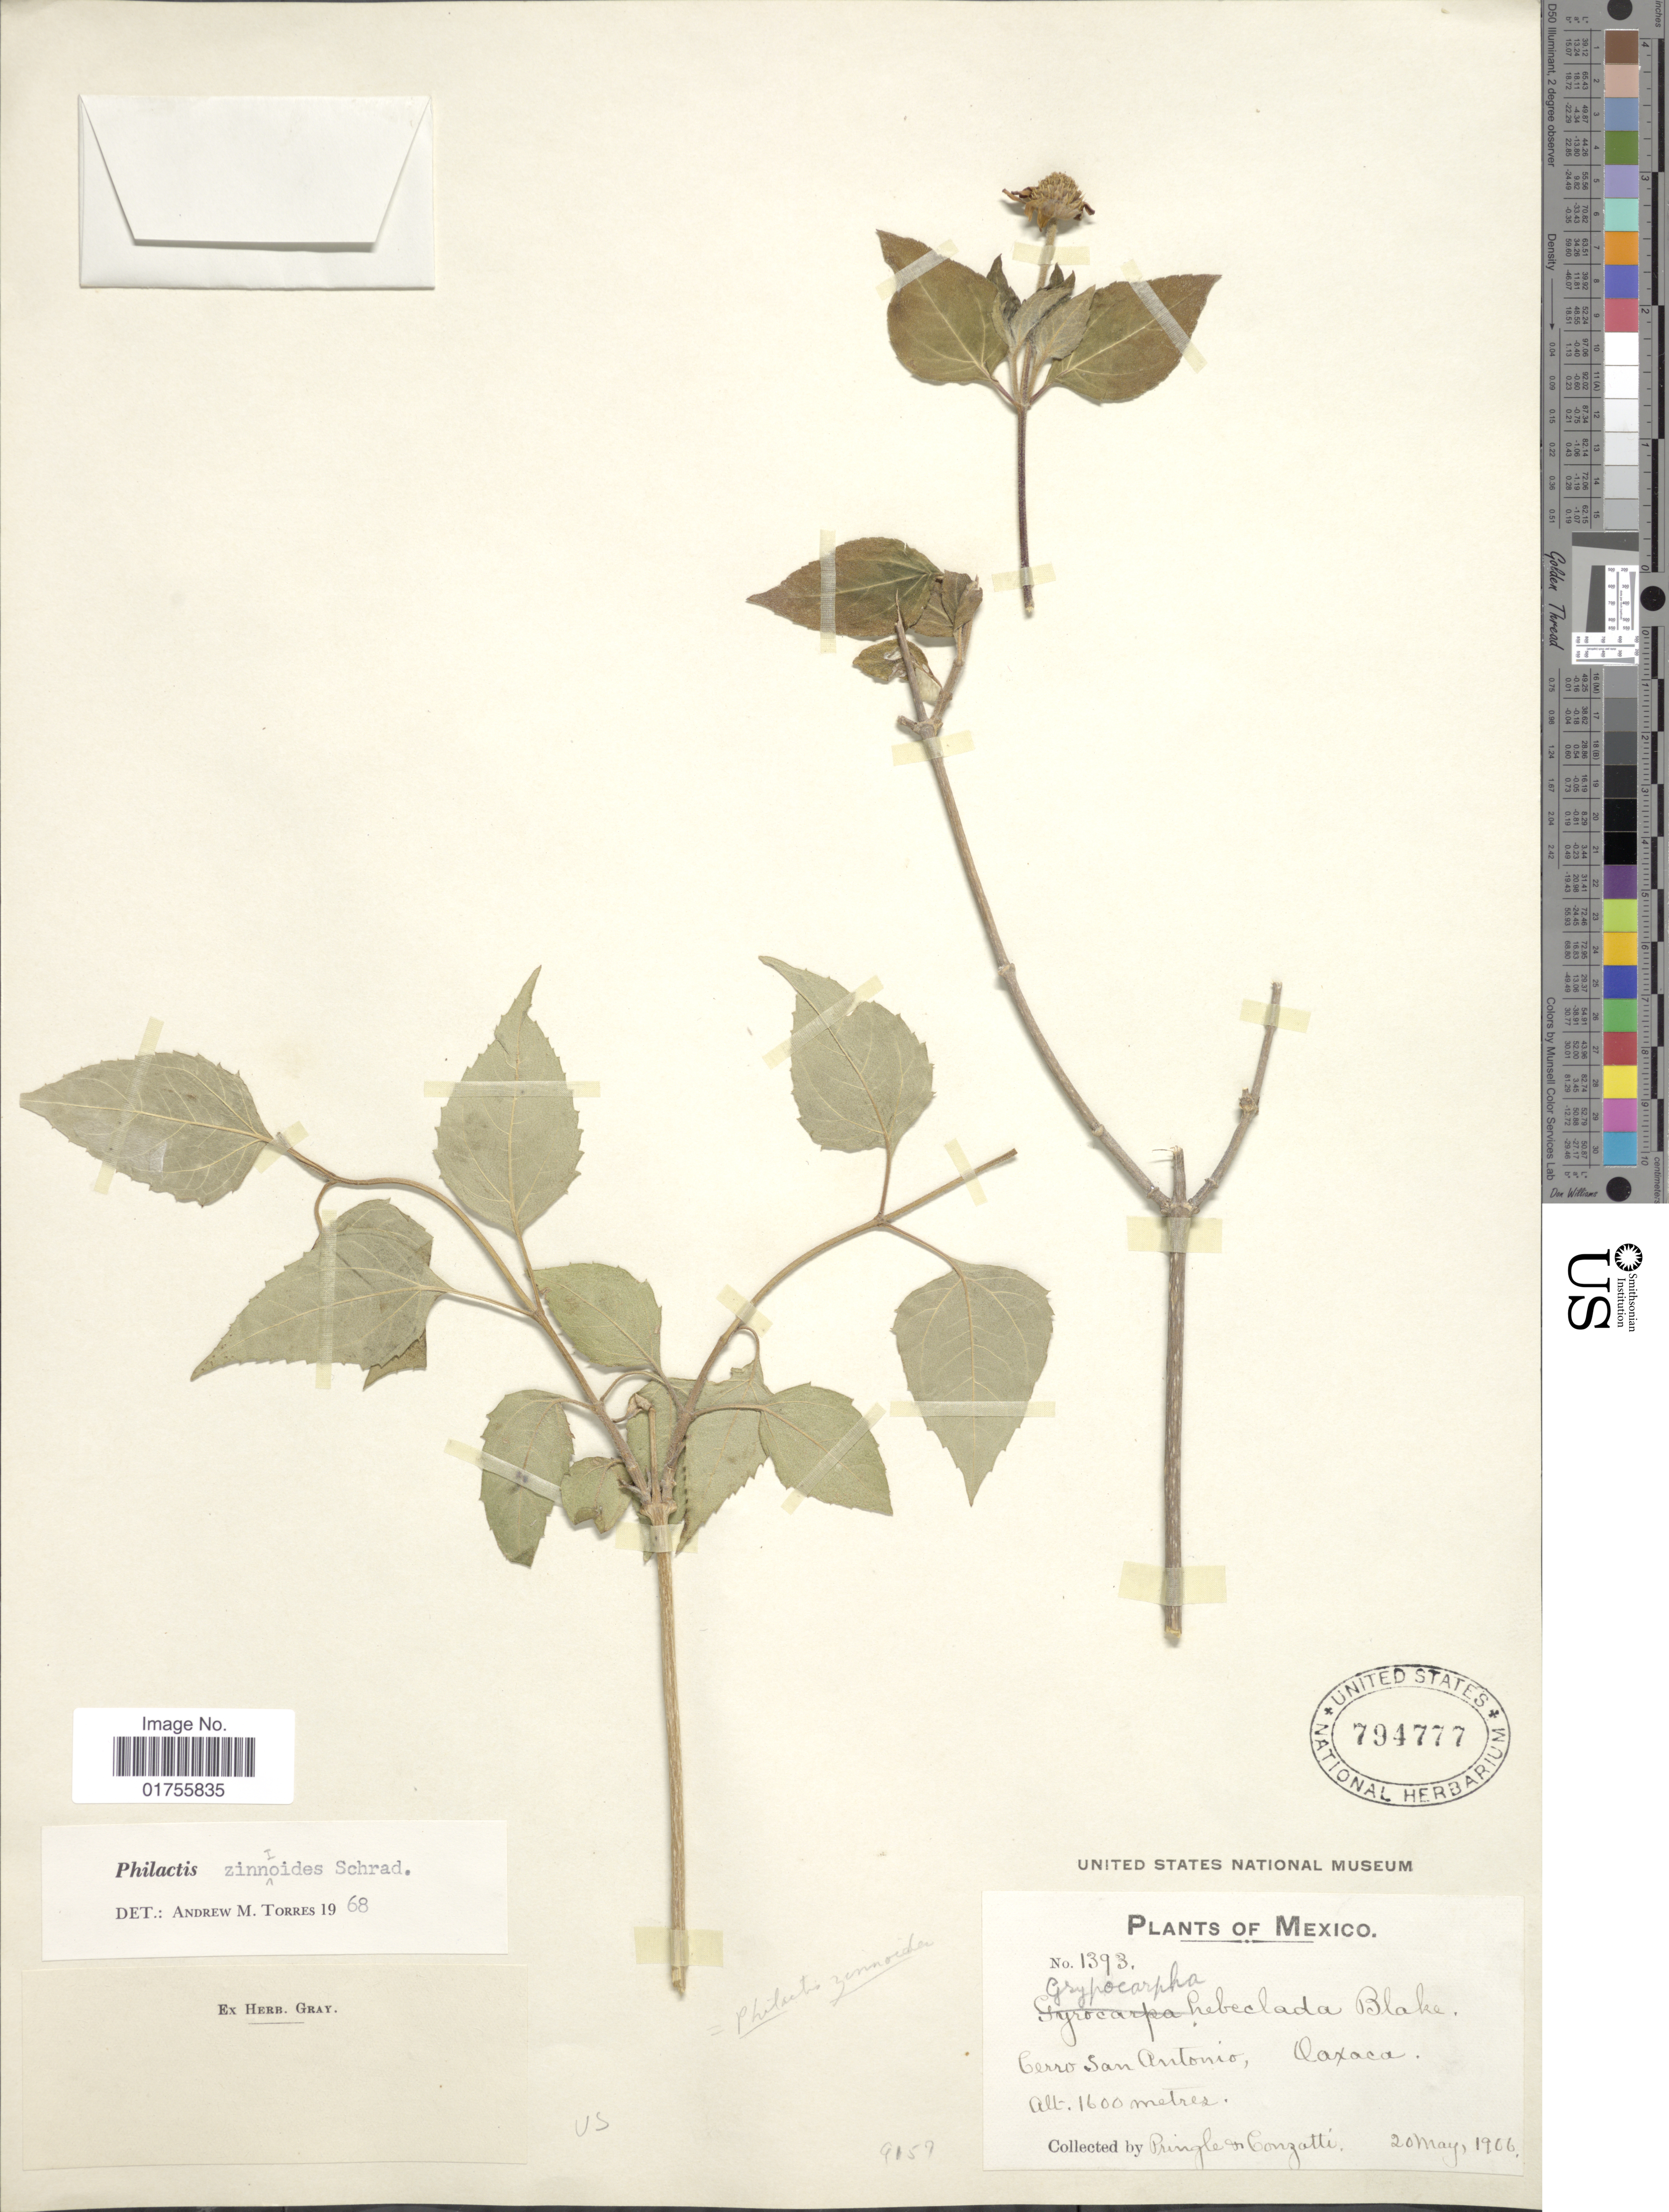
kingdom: Plantae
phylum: Tracheophyta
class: Magnoliopsida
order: Asterales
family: Asteraceae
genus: Philactis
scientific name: Philactis zinnioides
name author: Schrad.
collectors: -- Pringle & Conzatti, --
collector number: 1393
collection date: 1906-05-20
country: Mexico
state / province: Oaxaca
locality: Ceroo San Antonio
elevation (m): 1600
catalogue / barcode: US 794777